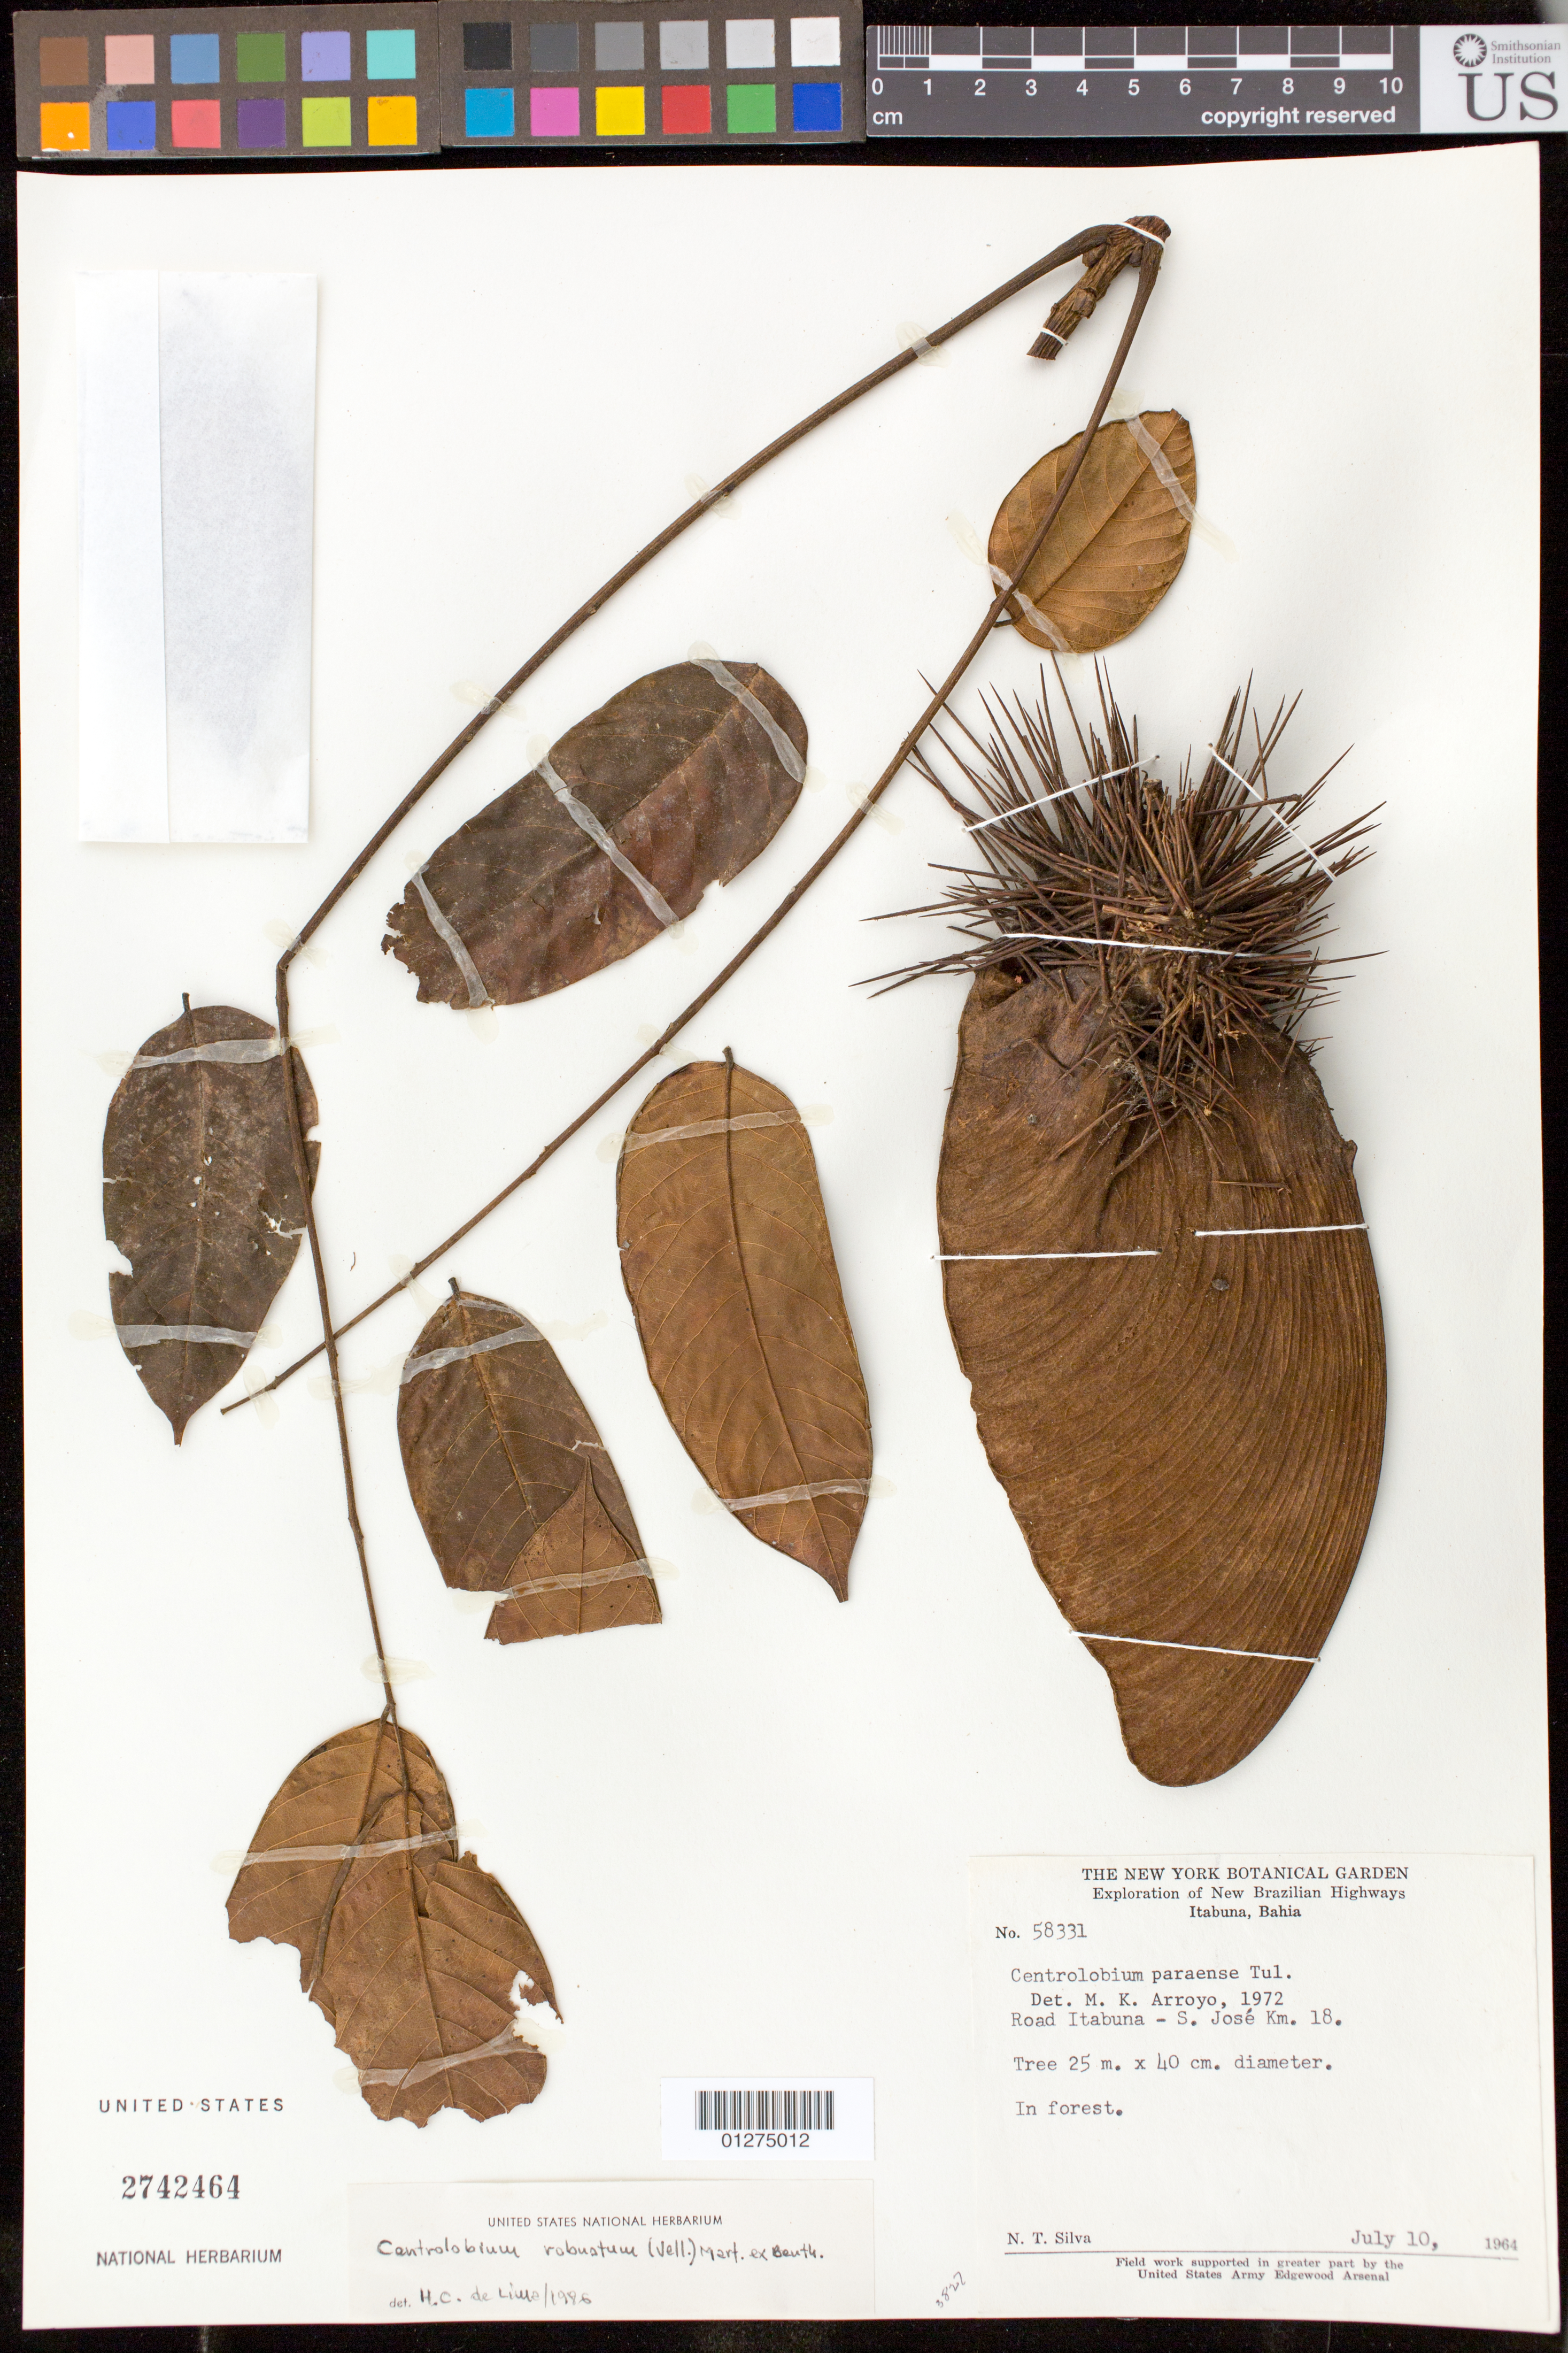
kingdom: Plantae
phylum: Tracheophyta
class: Magnoliopsida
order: Fabales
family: Fabaceae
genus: Centrolobium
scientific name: Centrolobium robustum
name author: (Vell.) Mart. ex Benth.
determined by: Lima, H. C. de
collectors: N. T. Silva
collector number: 58331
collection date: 1964-07-10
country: Brazil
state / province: Bahia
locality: New Brazilian Highways, Itabuna, Bahia, Road Itabuna, S. Jose Km 18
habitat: in forest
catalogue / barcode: US 2742464